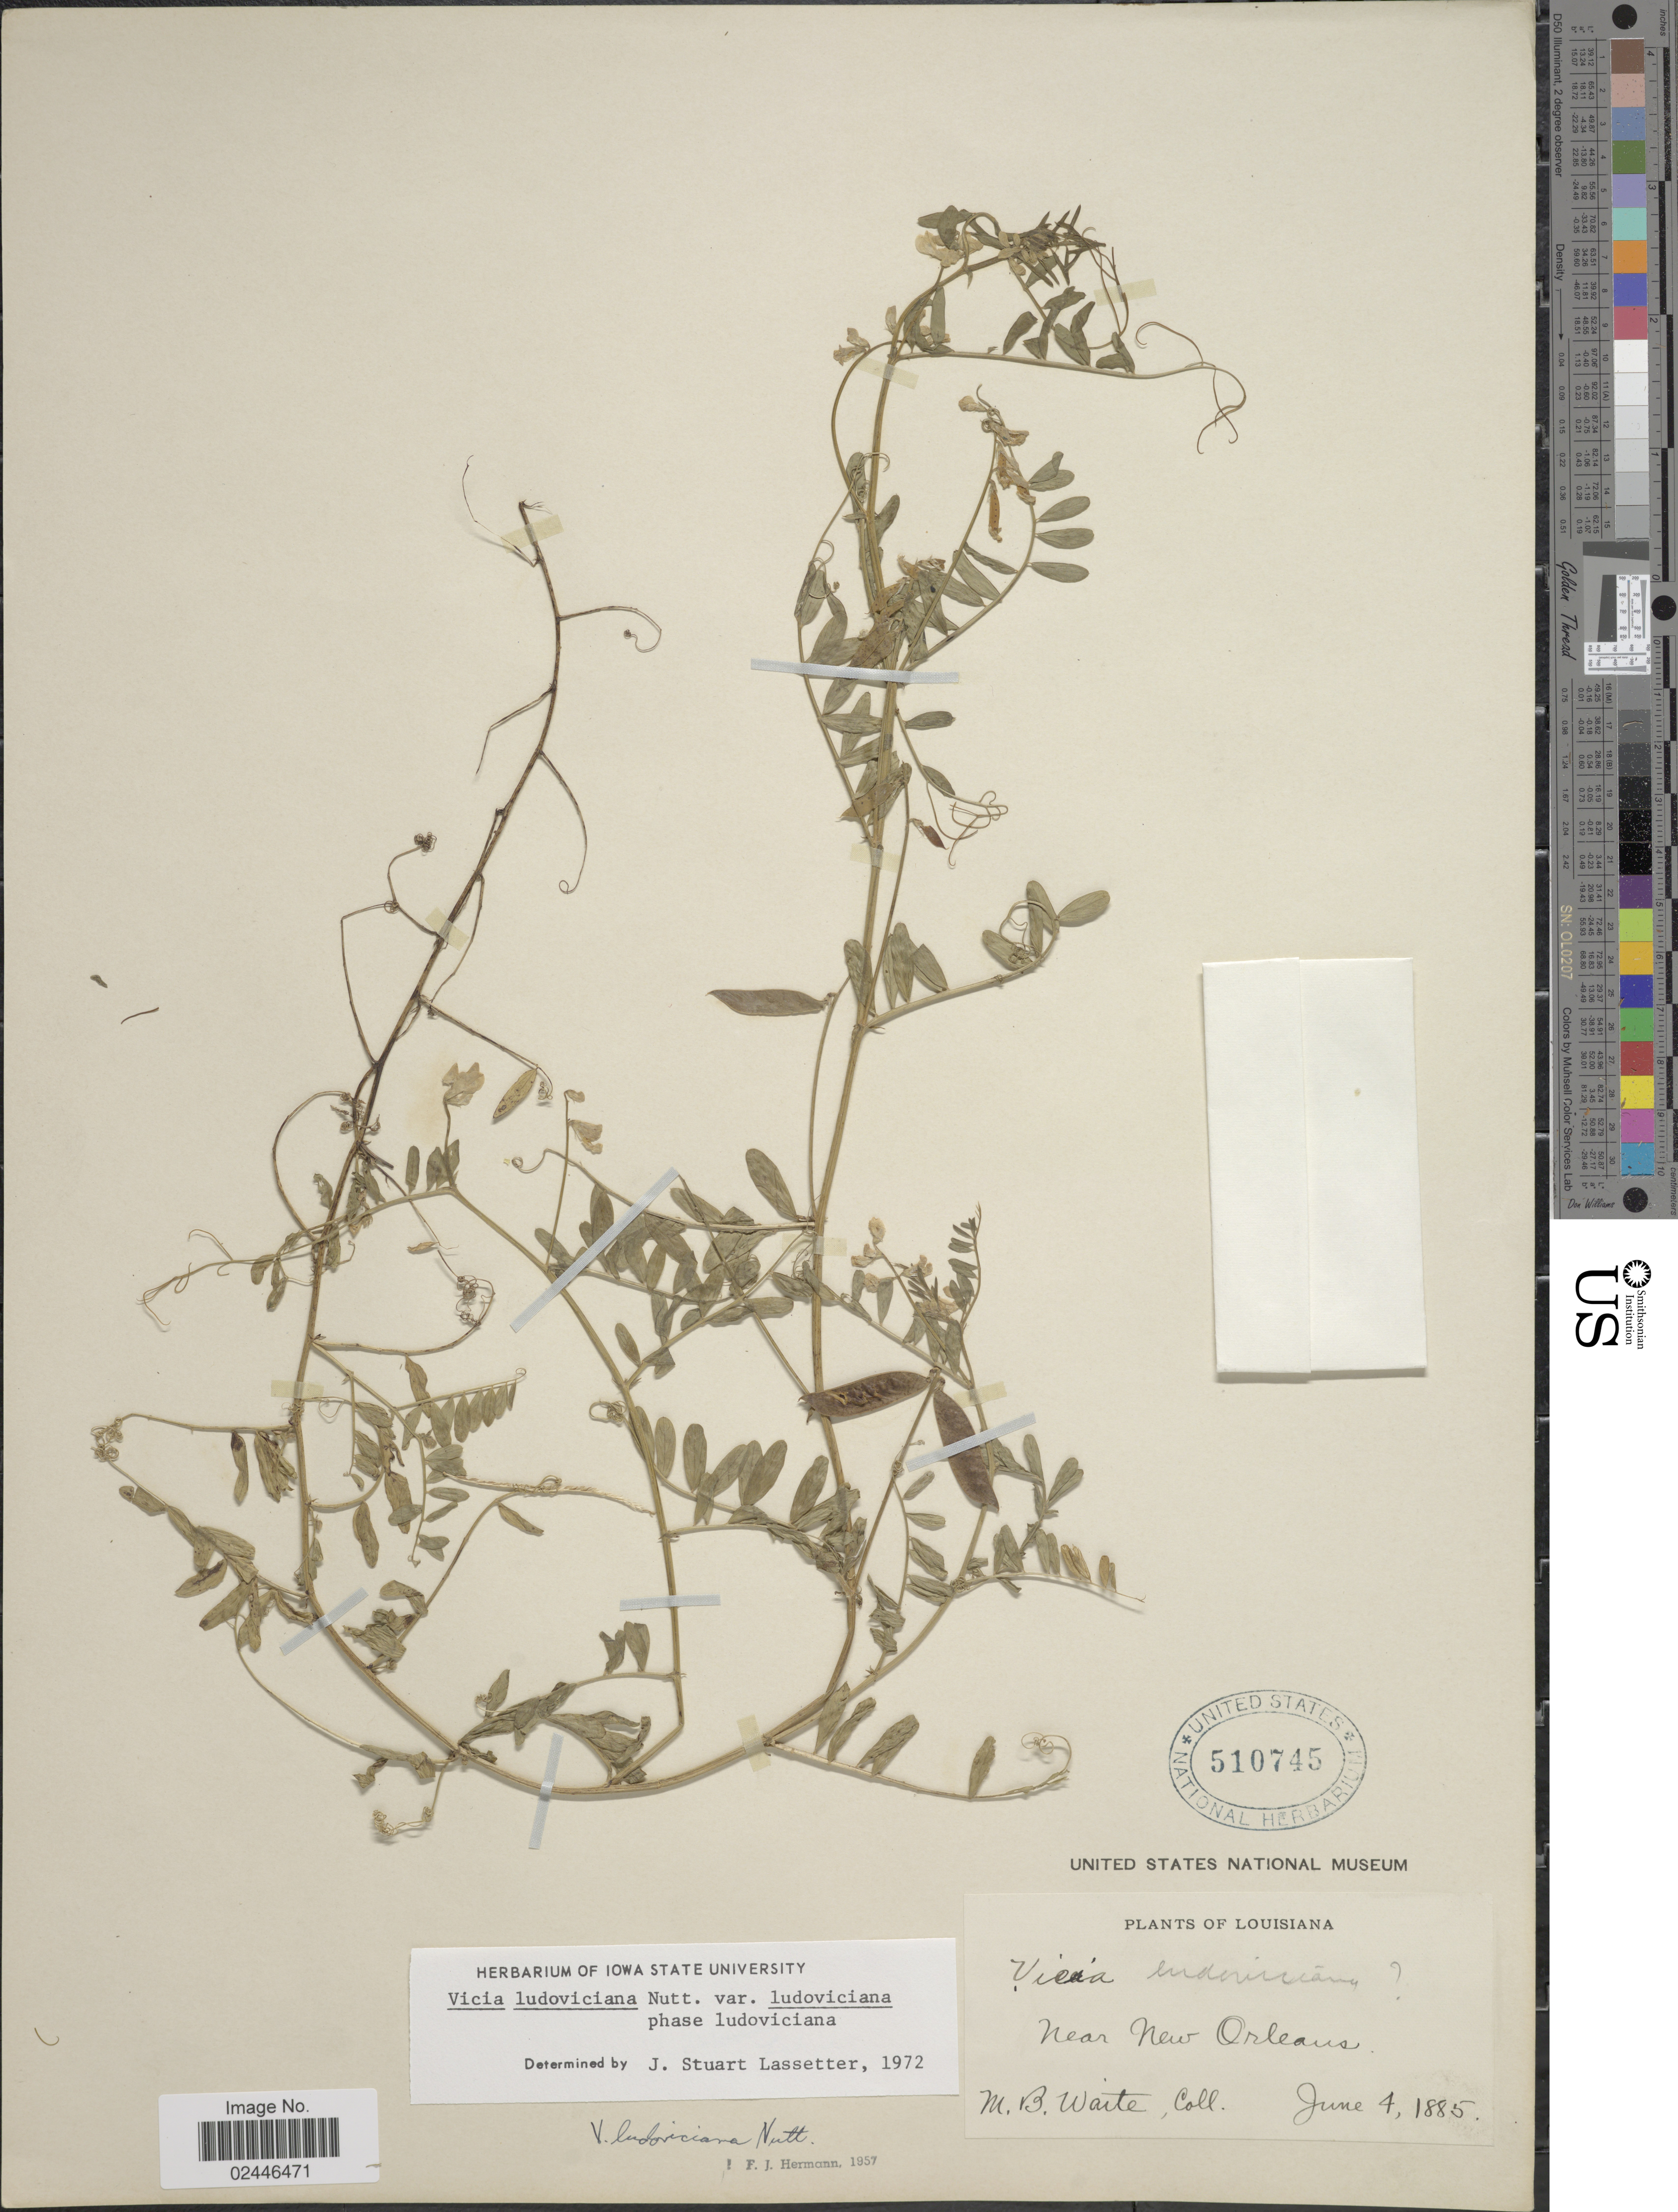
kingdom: Plantae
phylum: Tracheophyta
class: Magnoliopsida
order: Fabales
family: Fabaceae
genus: Vicia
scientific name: Vicia ludoviciana var. ludoviciana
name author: Nutt. ex Torr. & A. Gray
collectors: M. B. Waite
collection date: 1885-06-04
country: United States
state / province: Louisiana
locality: Near New Orleans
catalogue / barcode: US 510745